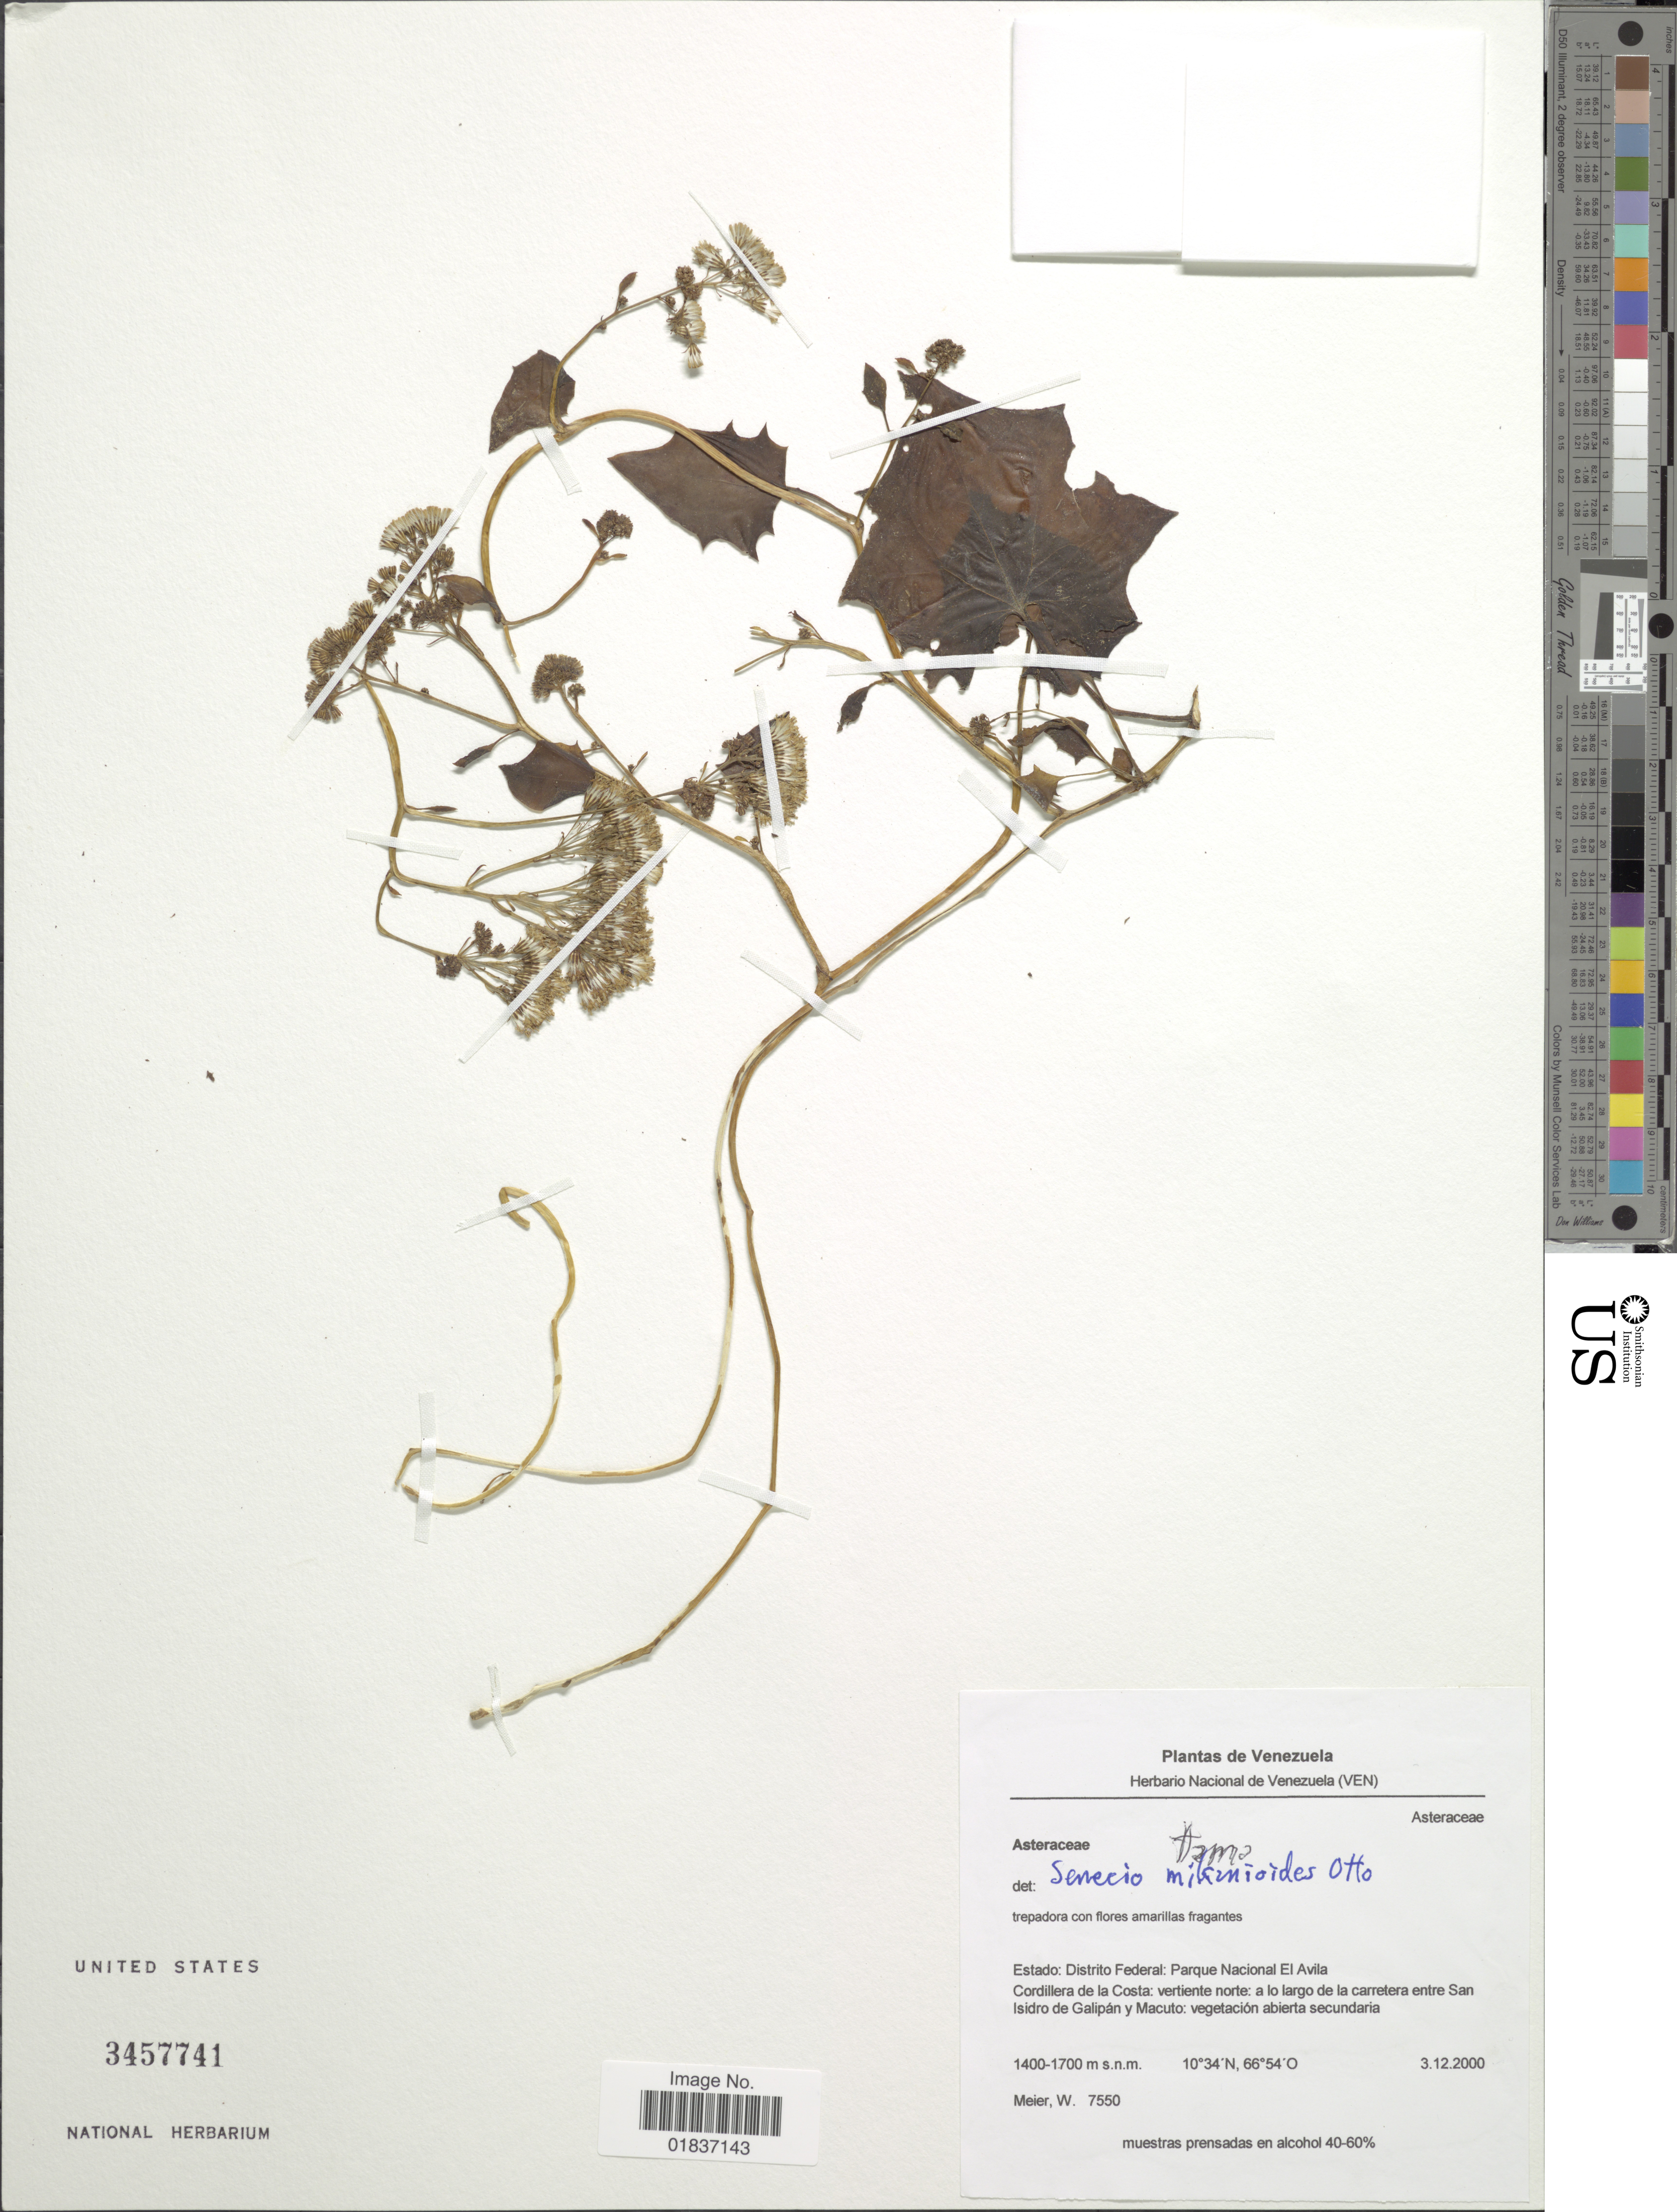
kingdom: Plantae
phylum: Tracheophyta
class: Magnoliopsida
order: Asterales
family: Asteraceae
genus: Senecio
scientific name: Senecio tamoides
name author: DC.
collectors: W. Meier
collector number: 7550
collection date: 2000-12-03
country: Venezuela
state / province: Miranda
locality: Estado: Distrito Federal: parque Nacional El Avila Cordillera de la Cosrta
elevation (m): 1400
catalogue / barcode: US 3457741